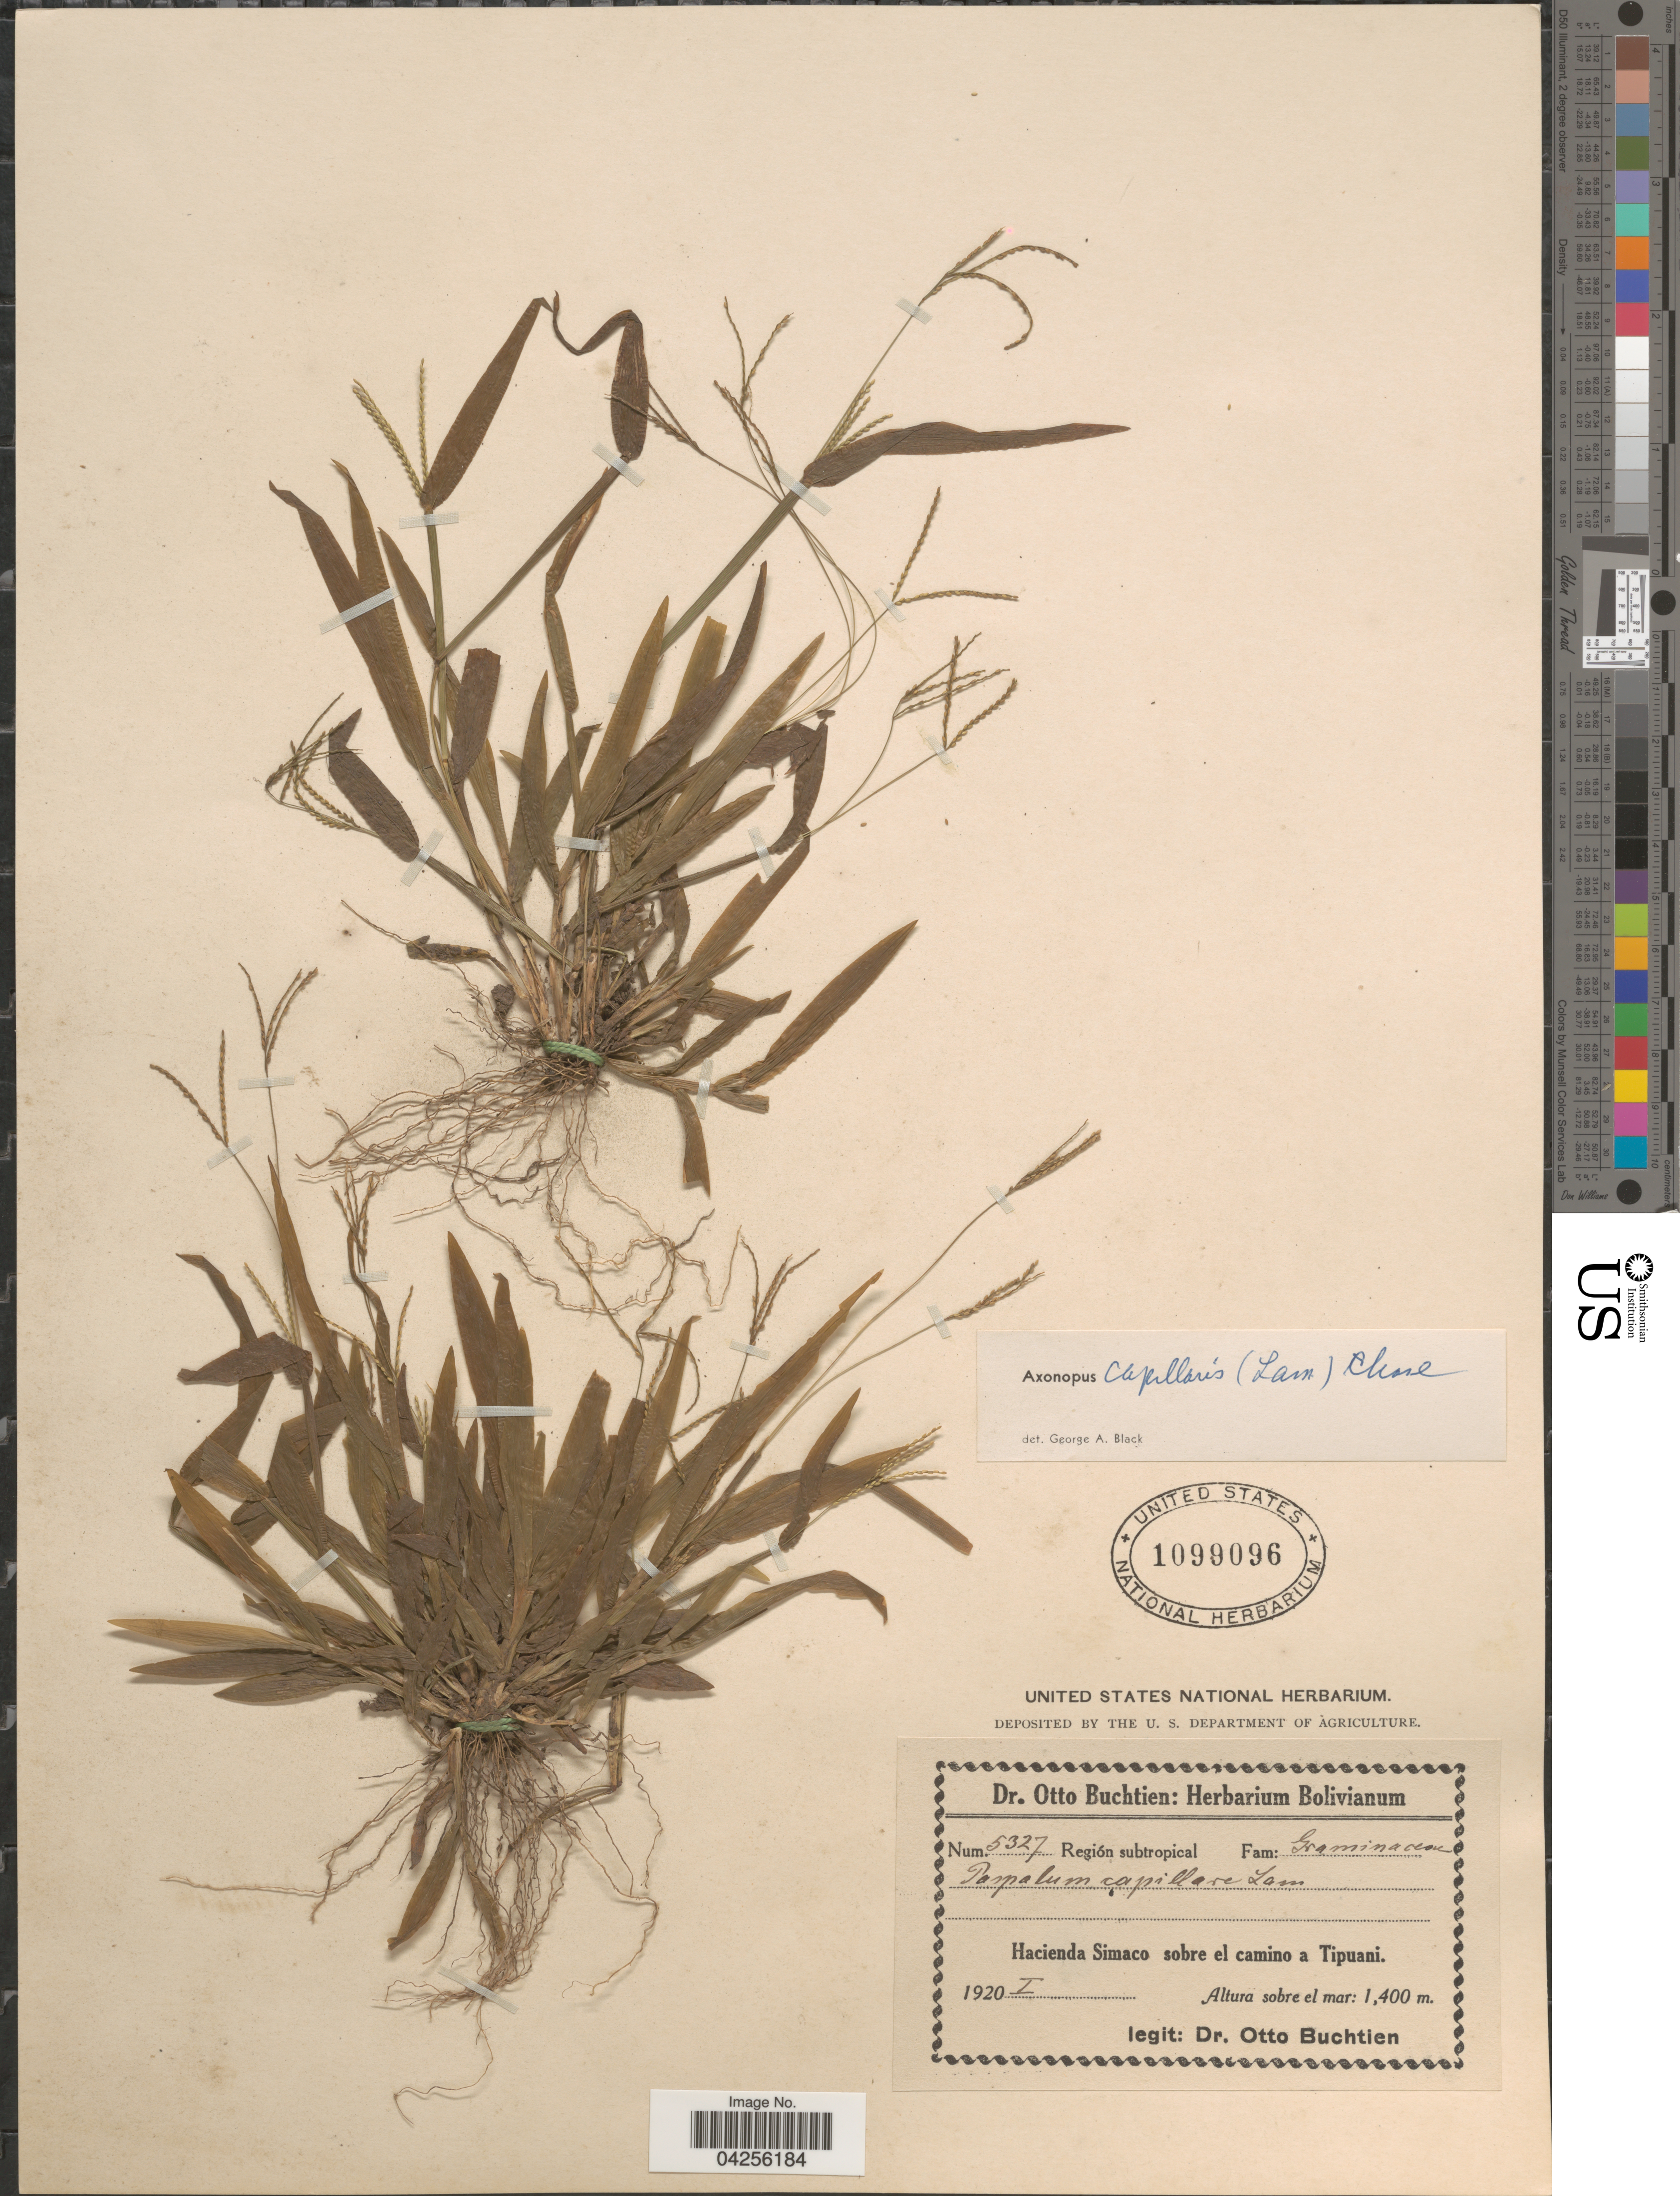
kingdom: Plantae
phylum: Tracheophyta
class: Liliopsida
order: Poales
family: Poaceae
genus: Axonopus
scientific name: Axonopus capillaris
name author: (Lam.) Chase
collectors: O. Buchtien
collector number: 5327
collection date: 1920-01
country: Bolivia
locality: Región subtropical. Hacienda Simaco sobre el camino a Tipuani.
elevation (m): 1400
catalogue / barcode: US 1099096